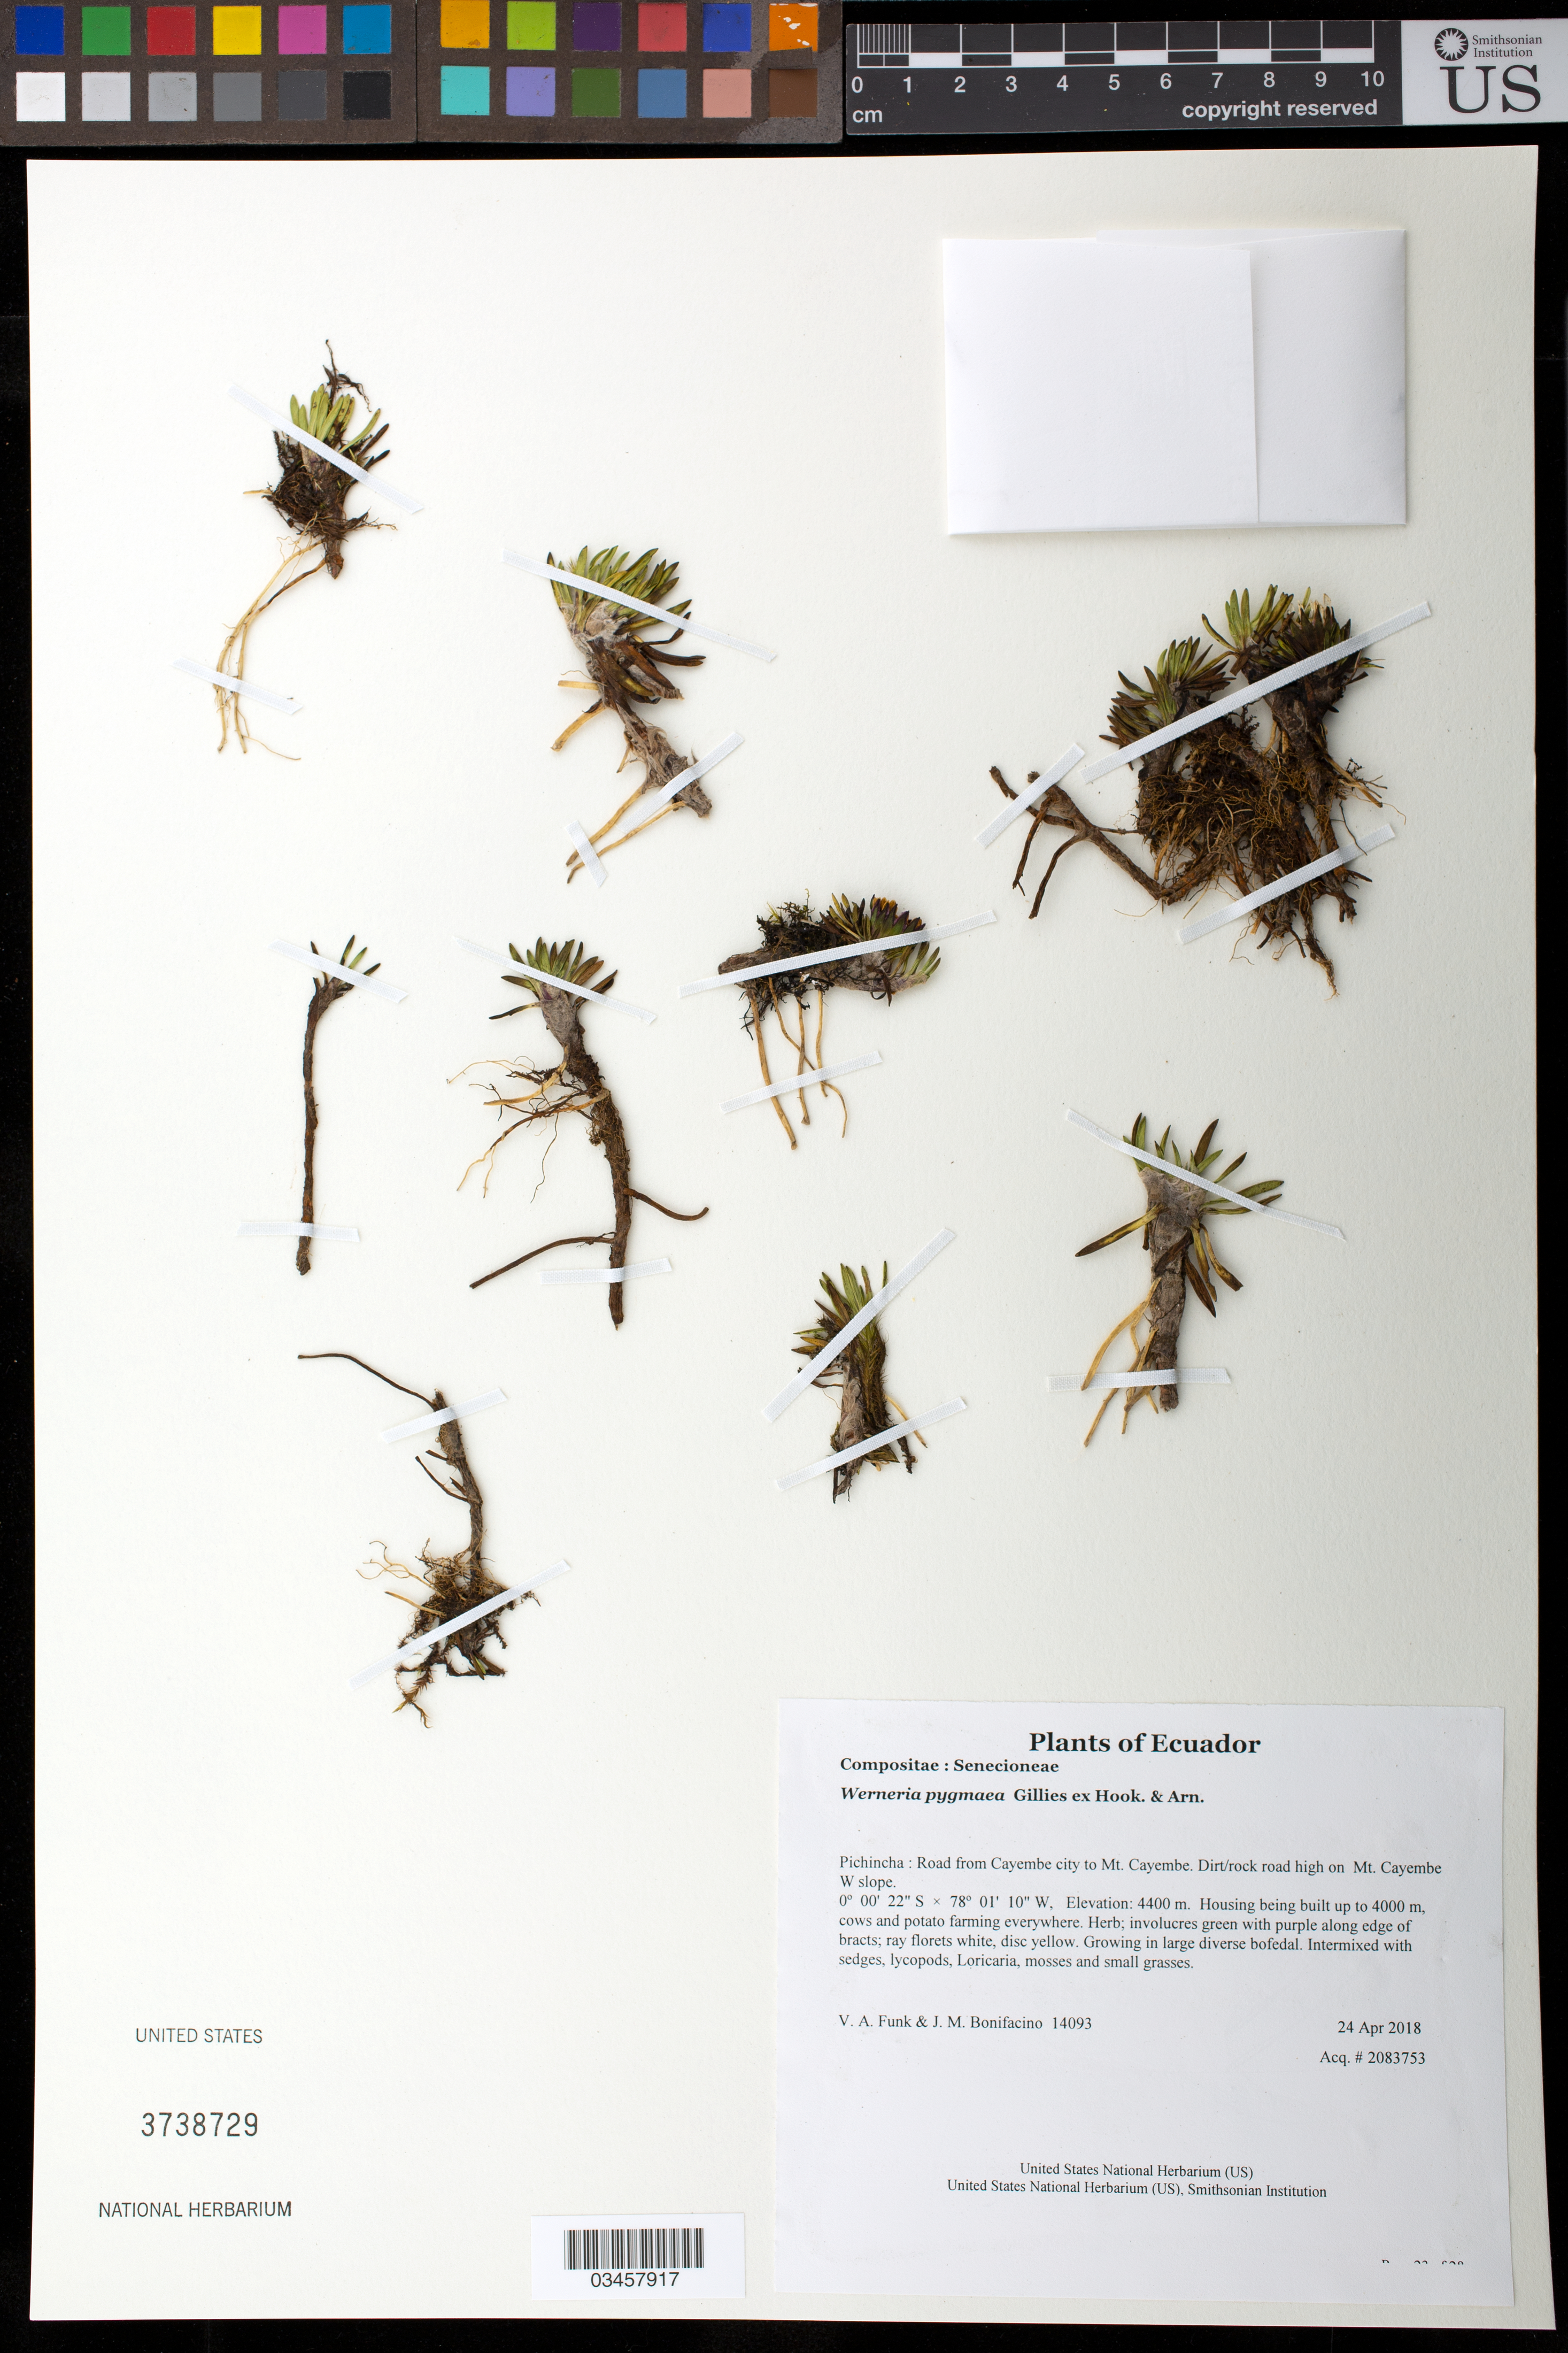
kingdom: Plantae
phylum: Tracheophyta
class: Magnoliopsida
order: Asterales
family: Asteraceae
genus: Werneria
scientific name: Werneria pygmaea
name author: Gillies ex Hook. & Arn.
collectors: V. Funk & M. Bonifacino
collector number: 14093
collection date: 2018-04-24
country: Ecuador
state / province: Pichincha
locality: Road from Cayembe city to Mt. Cayembe. Dirt/rock road high on Mt. Cayembe W slope.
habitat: Housing being built up to 4000 m, cows and potato farming everywhere.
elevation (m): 4400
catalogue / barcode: US 3738729